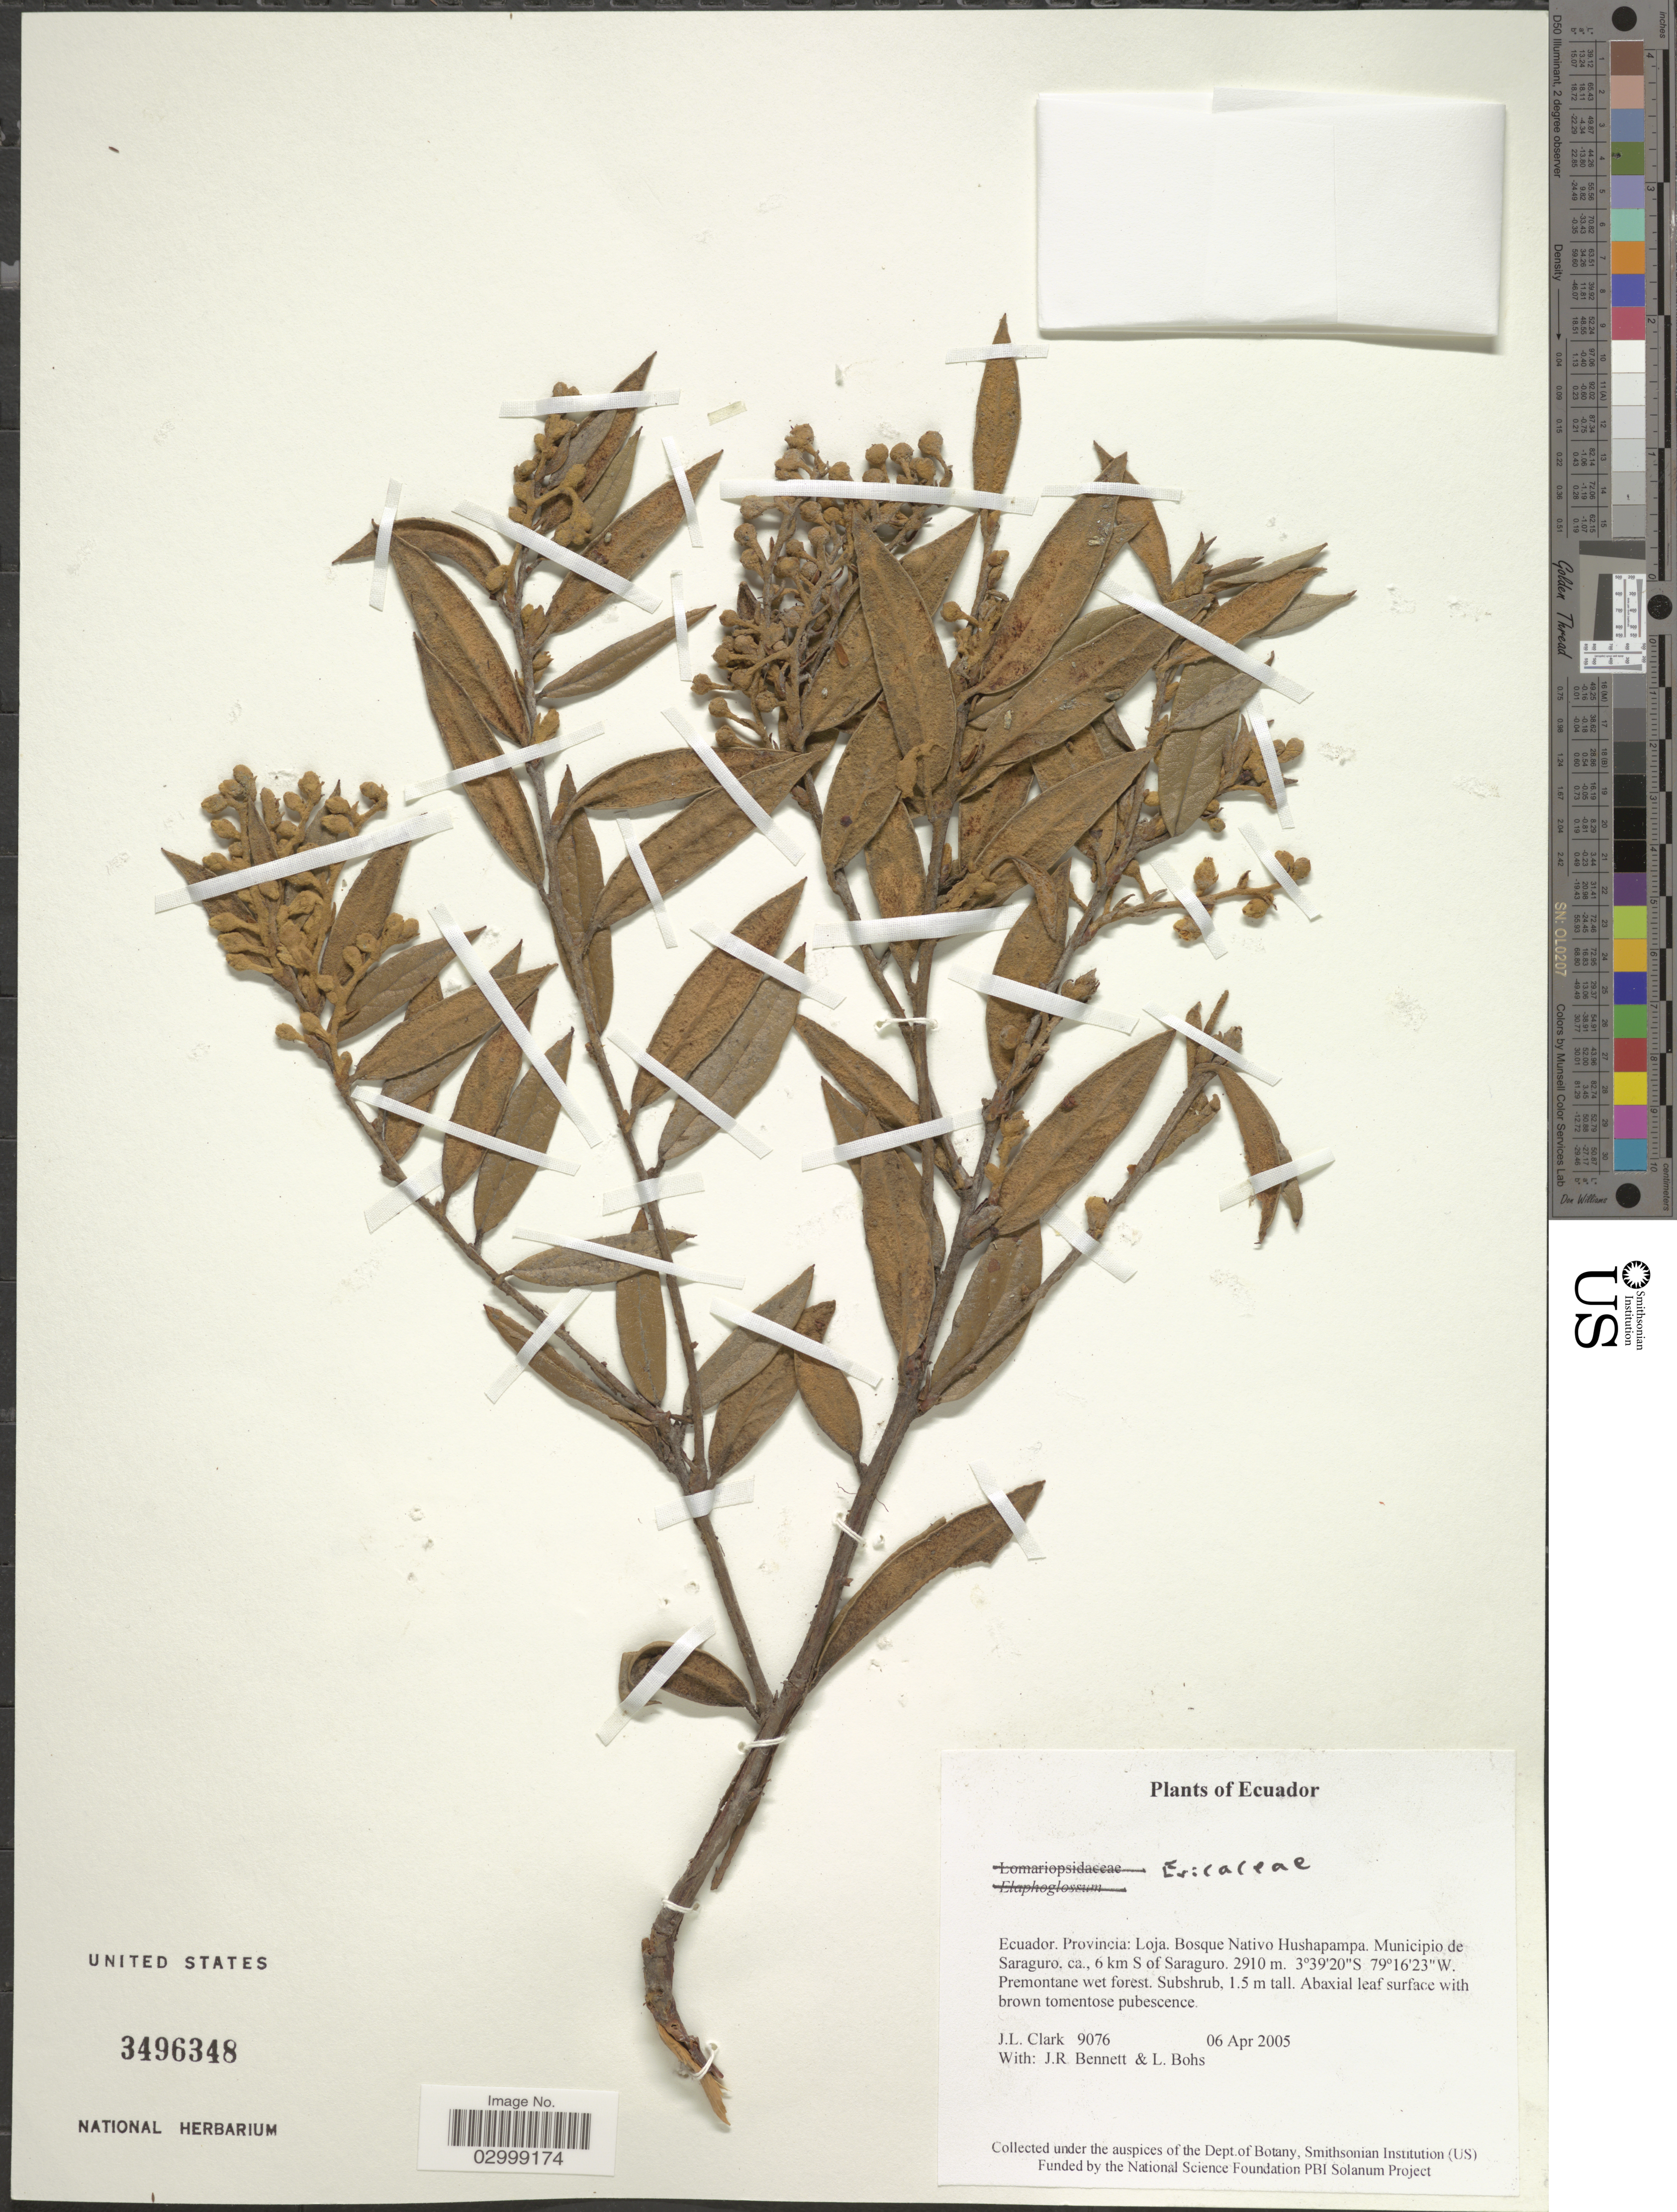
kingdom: Plantae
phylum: Tracheophyta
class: Magnoliopsida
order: Ericales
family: Ericaceae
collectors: J. L. Clark, J. R. Bennett & L. A. Bohs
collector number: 9076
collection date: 2005-04-06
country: Ecuador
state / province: Loja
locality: Bosque Nativo Hushapampa, Municipio de Saraguro, ca. 6 km S of Saraguro.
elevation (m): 2910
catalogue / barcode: US 3496348